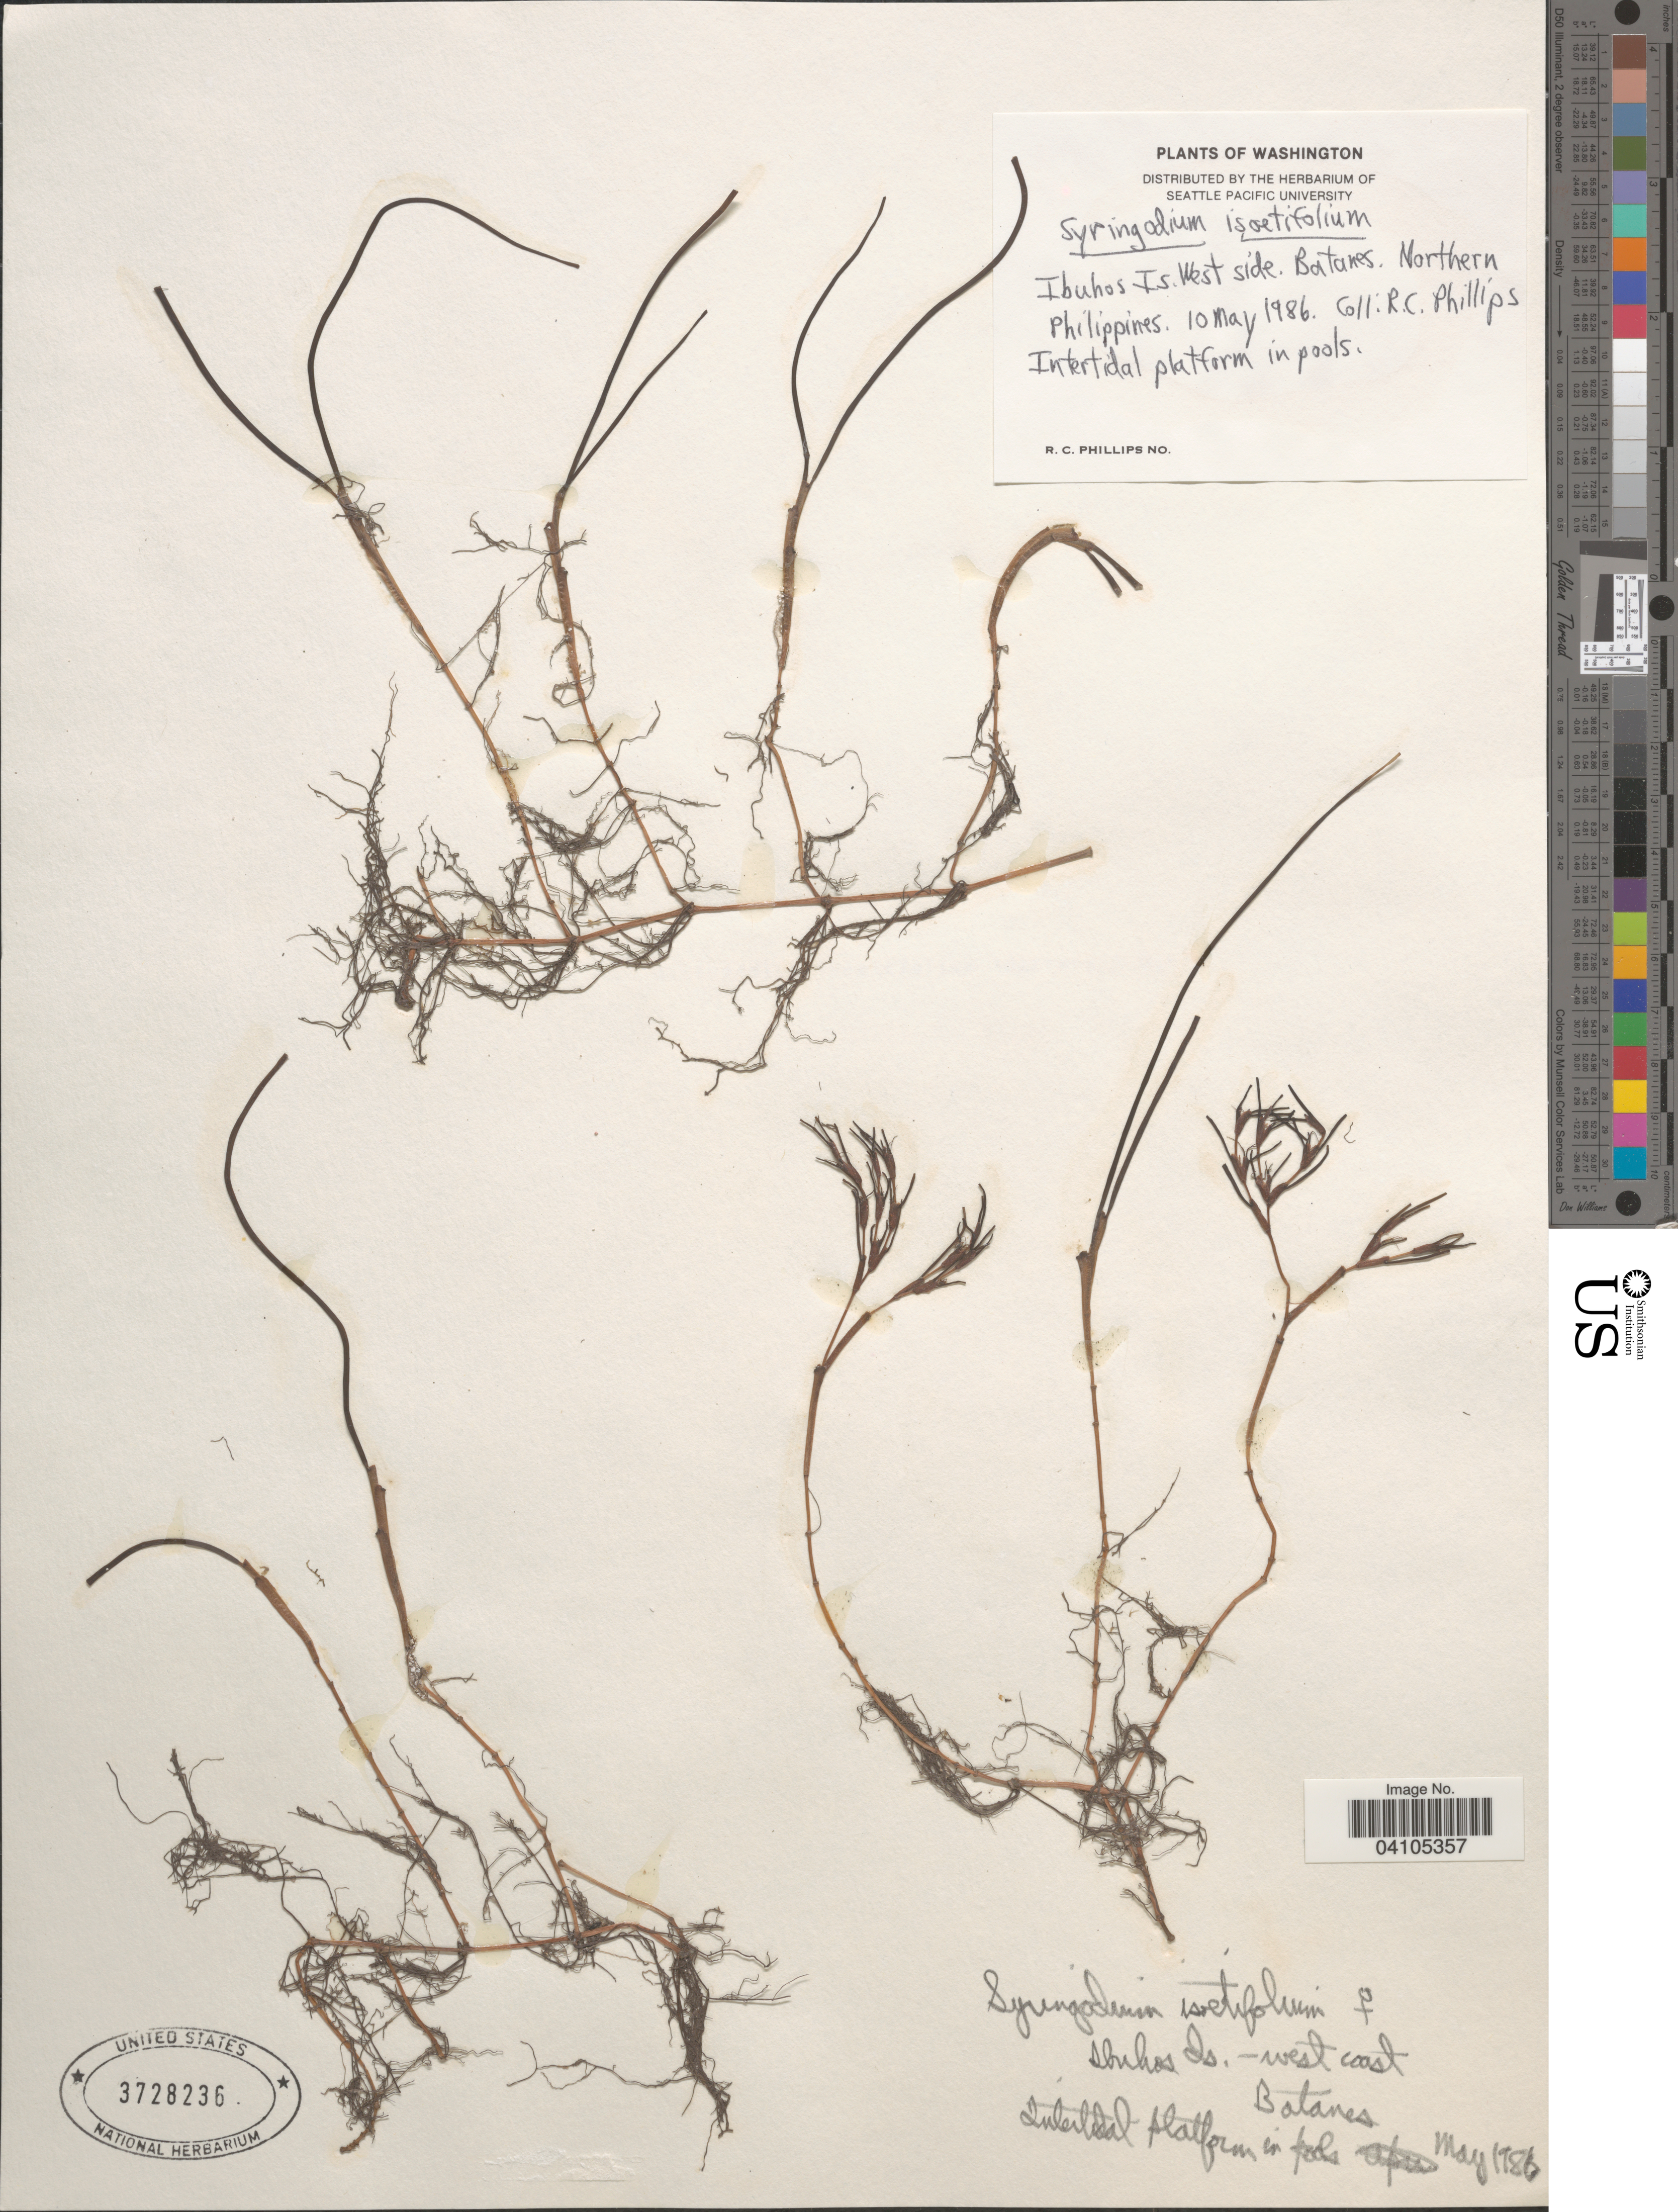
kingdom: Plantae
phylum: Tracheophyta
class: Liliopsida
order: Alismatales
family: Cymodoceaceae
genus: Syringodium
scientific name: Syringodium isoetifolium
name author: (Asch.) Dandy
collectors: R. C. Phillips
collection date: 1986-05-10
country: Philippines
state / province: Cagayan Valley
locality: Ibuhos Is. West side. Batanes. Northern Philippines.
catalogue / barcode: US 3728236